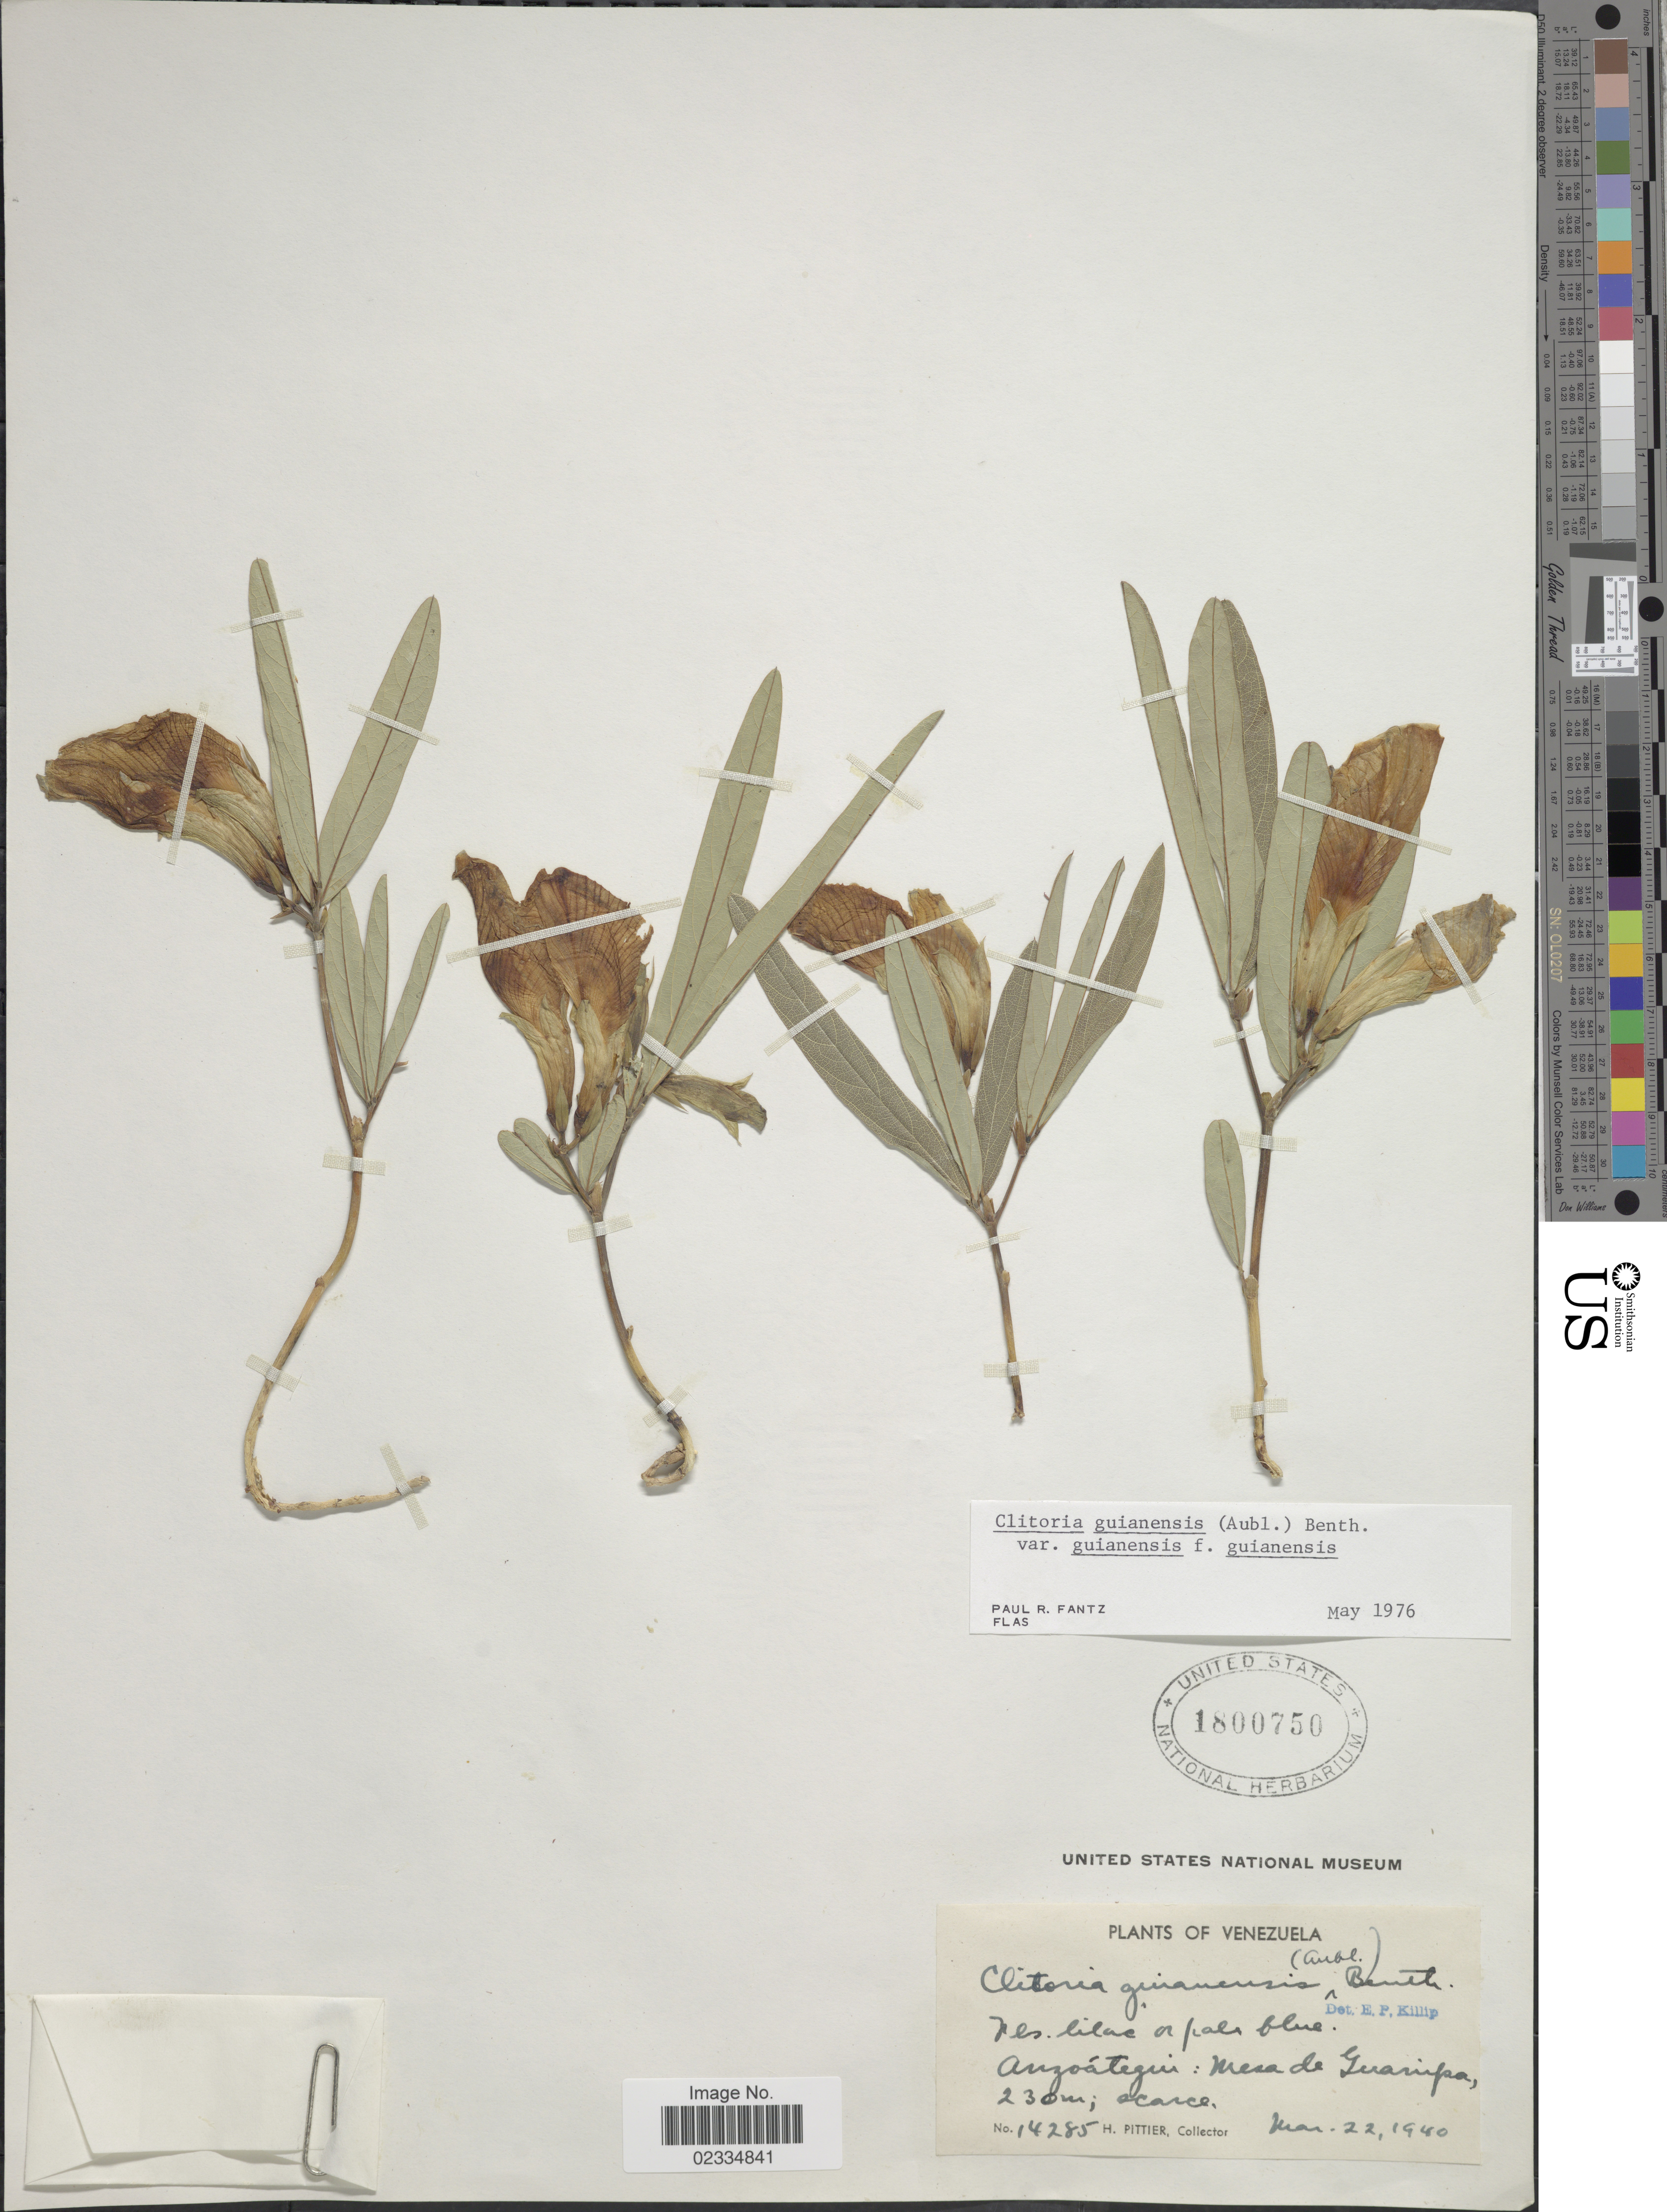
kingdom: Plantae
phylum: Tracheophyta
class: Magnoliopsida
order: Fabales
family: Fabaceae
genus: Clitoria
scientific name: Clitoria guianensis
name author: (Aubl.) Benth.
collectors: H. F. Pittier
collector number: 14285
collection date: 1940-03-22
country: Venezuela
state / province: Anzoategui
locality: Mesa de Guaripa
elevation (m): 230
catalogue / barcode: US 1800750